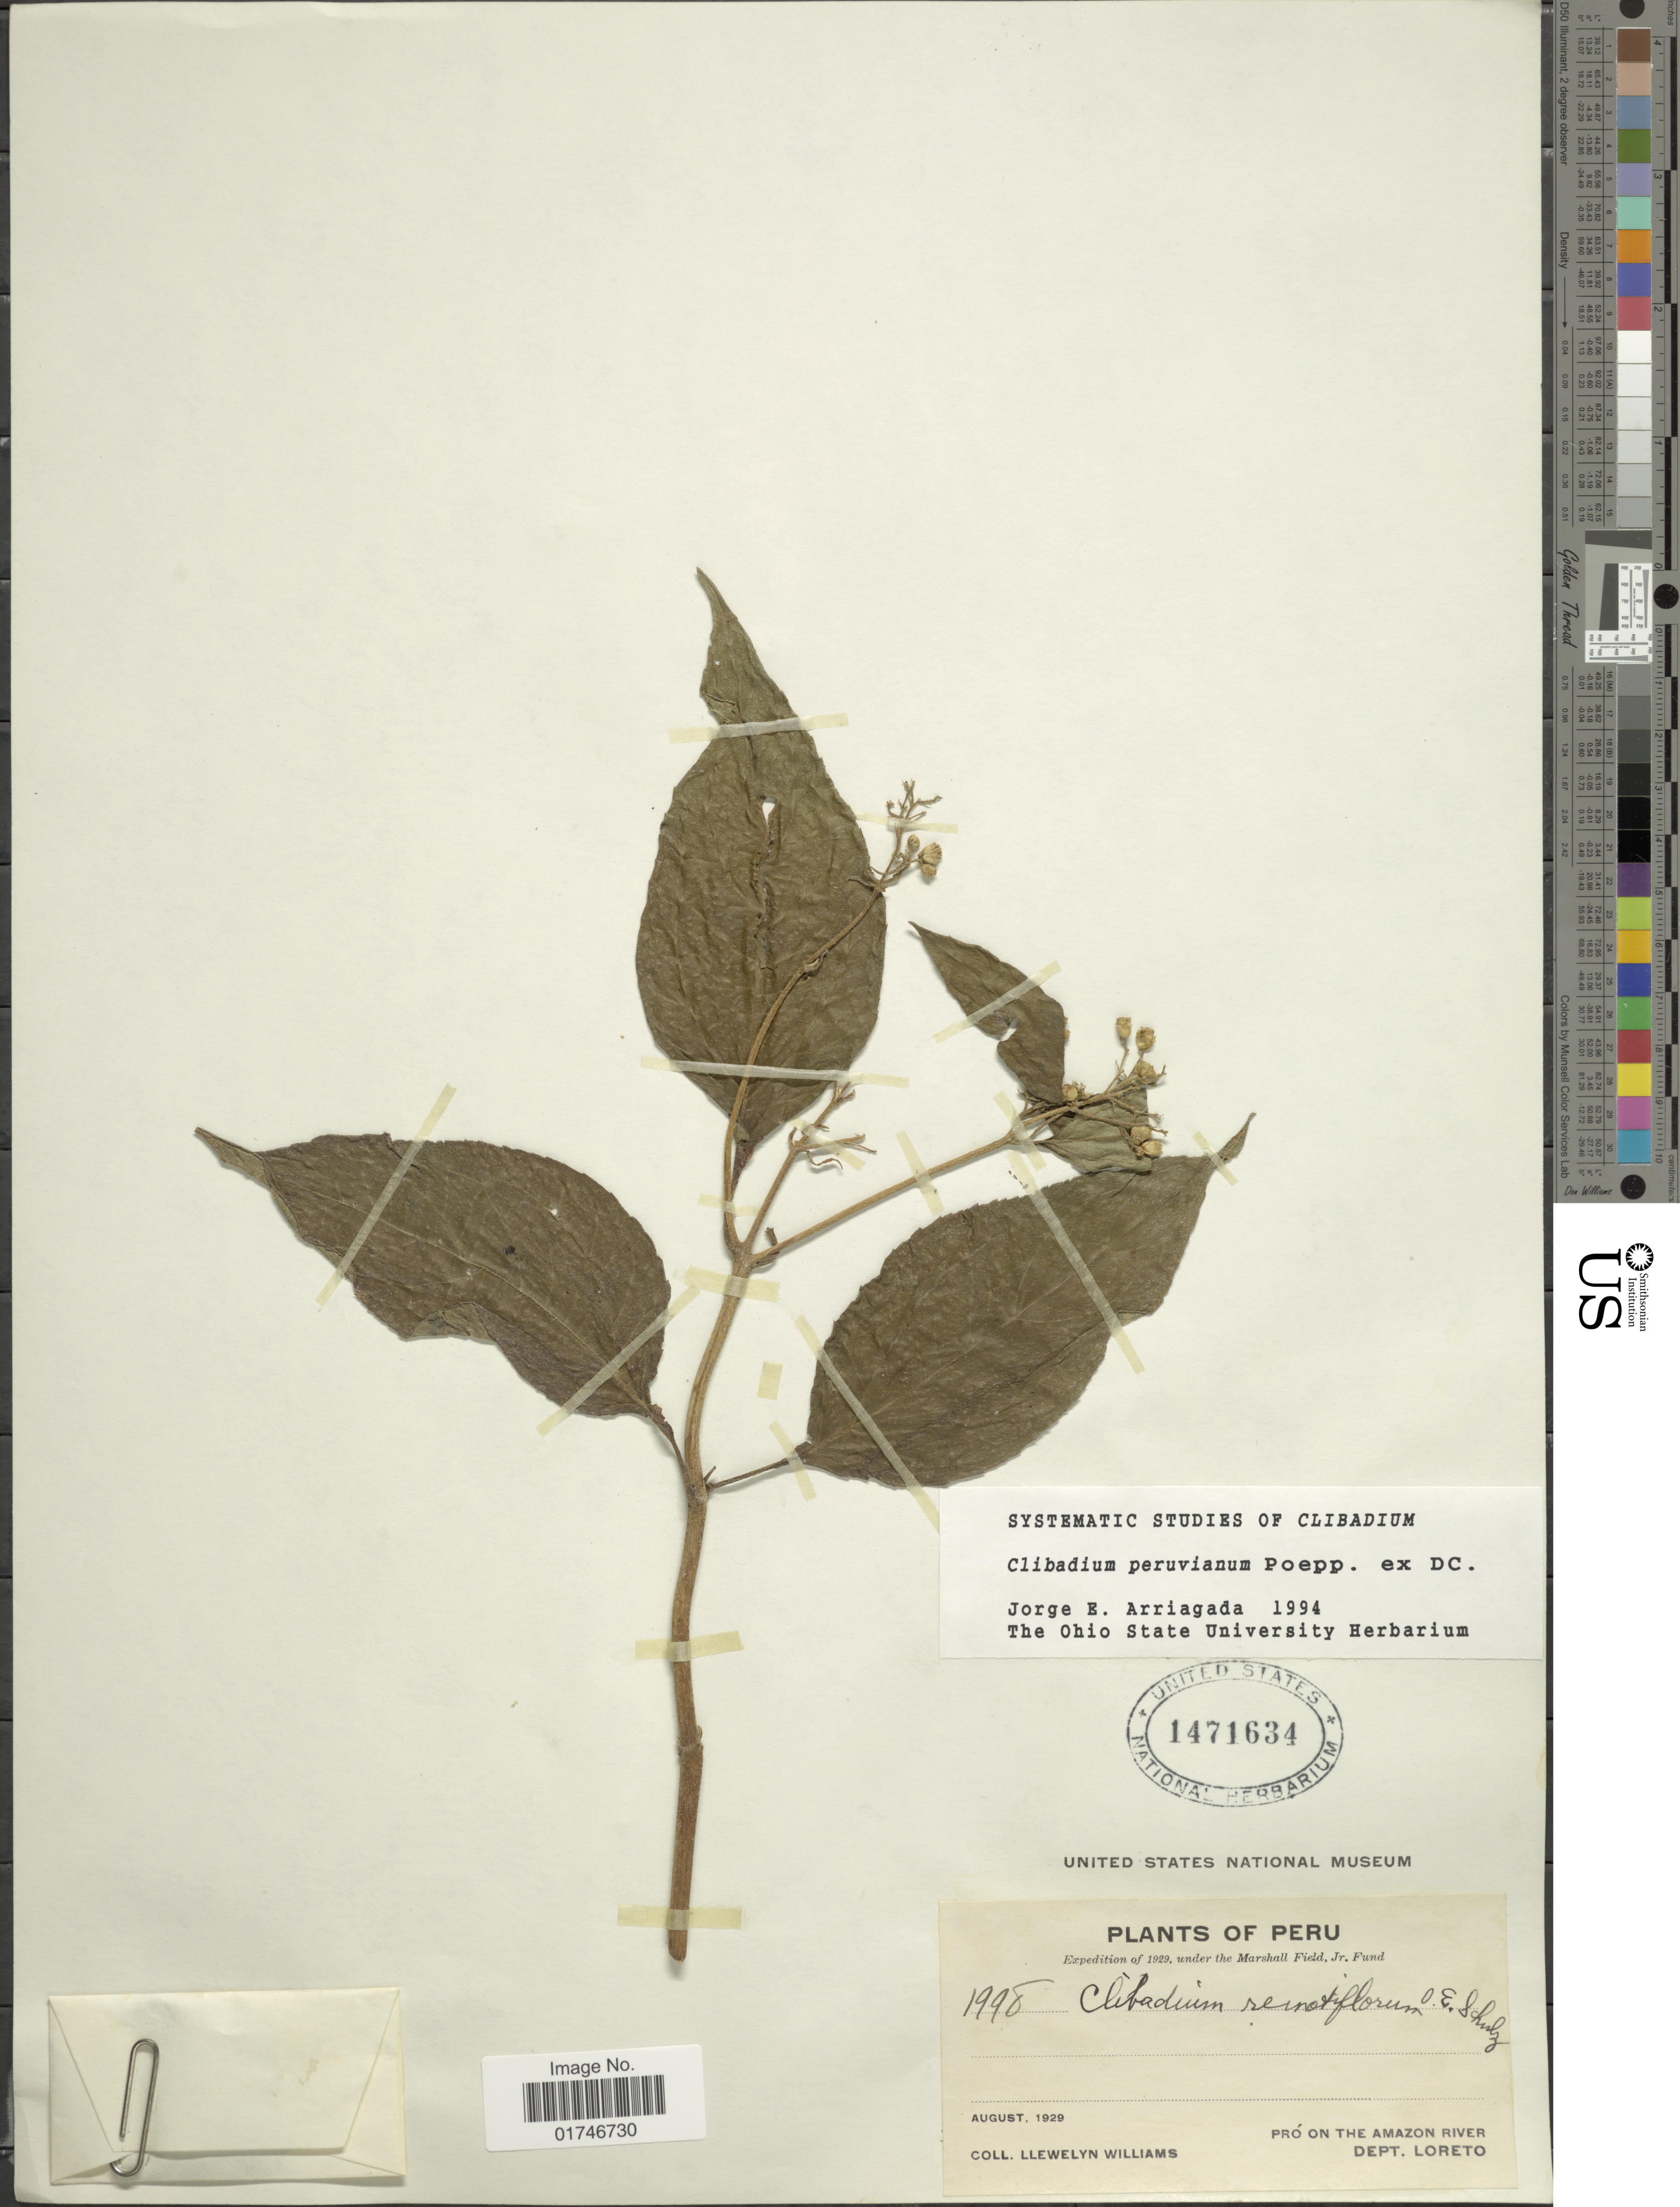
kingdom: Plantae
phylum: Tracheophyta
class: Magnoliopsida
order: Asterales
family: Asteraceae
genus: Clibadium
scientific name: Clibadium peruvianum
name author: Poepp.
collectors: Ll. Williams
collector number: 1998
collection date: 1929-08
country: Peru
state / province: Loreto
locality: Pró on the Amazon River. Dept. Loreto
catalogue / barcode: US 1471634